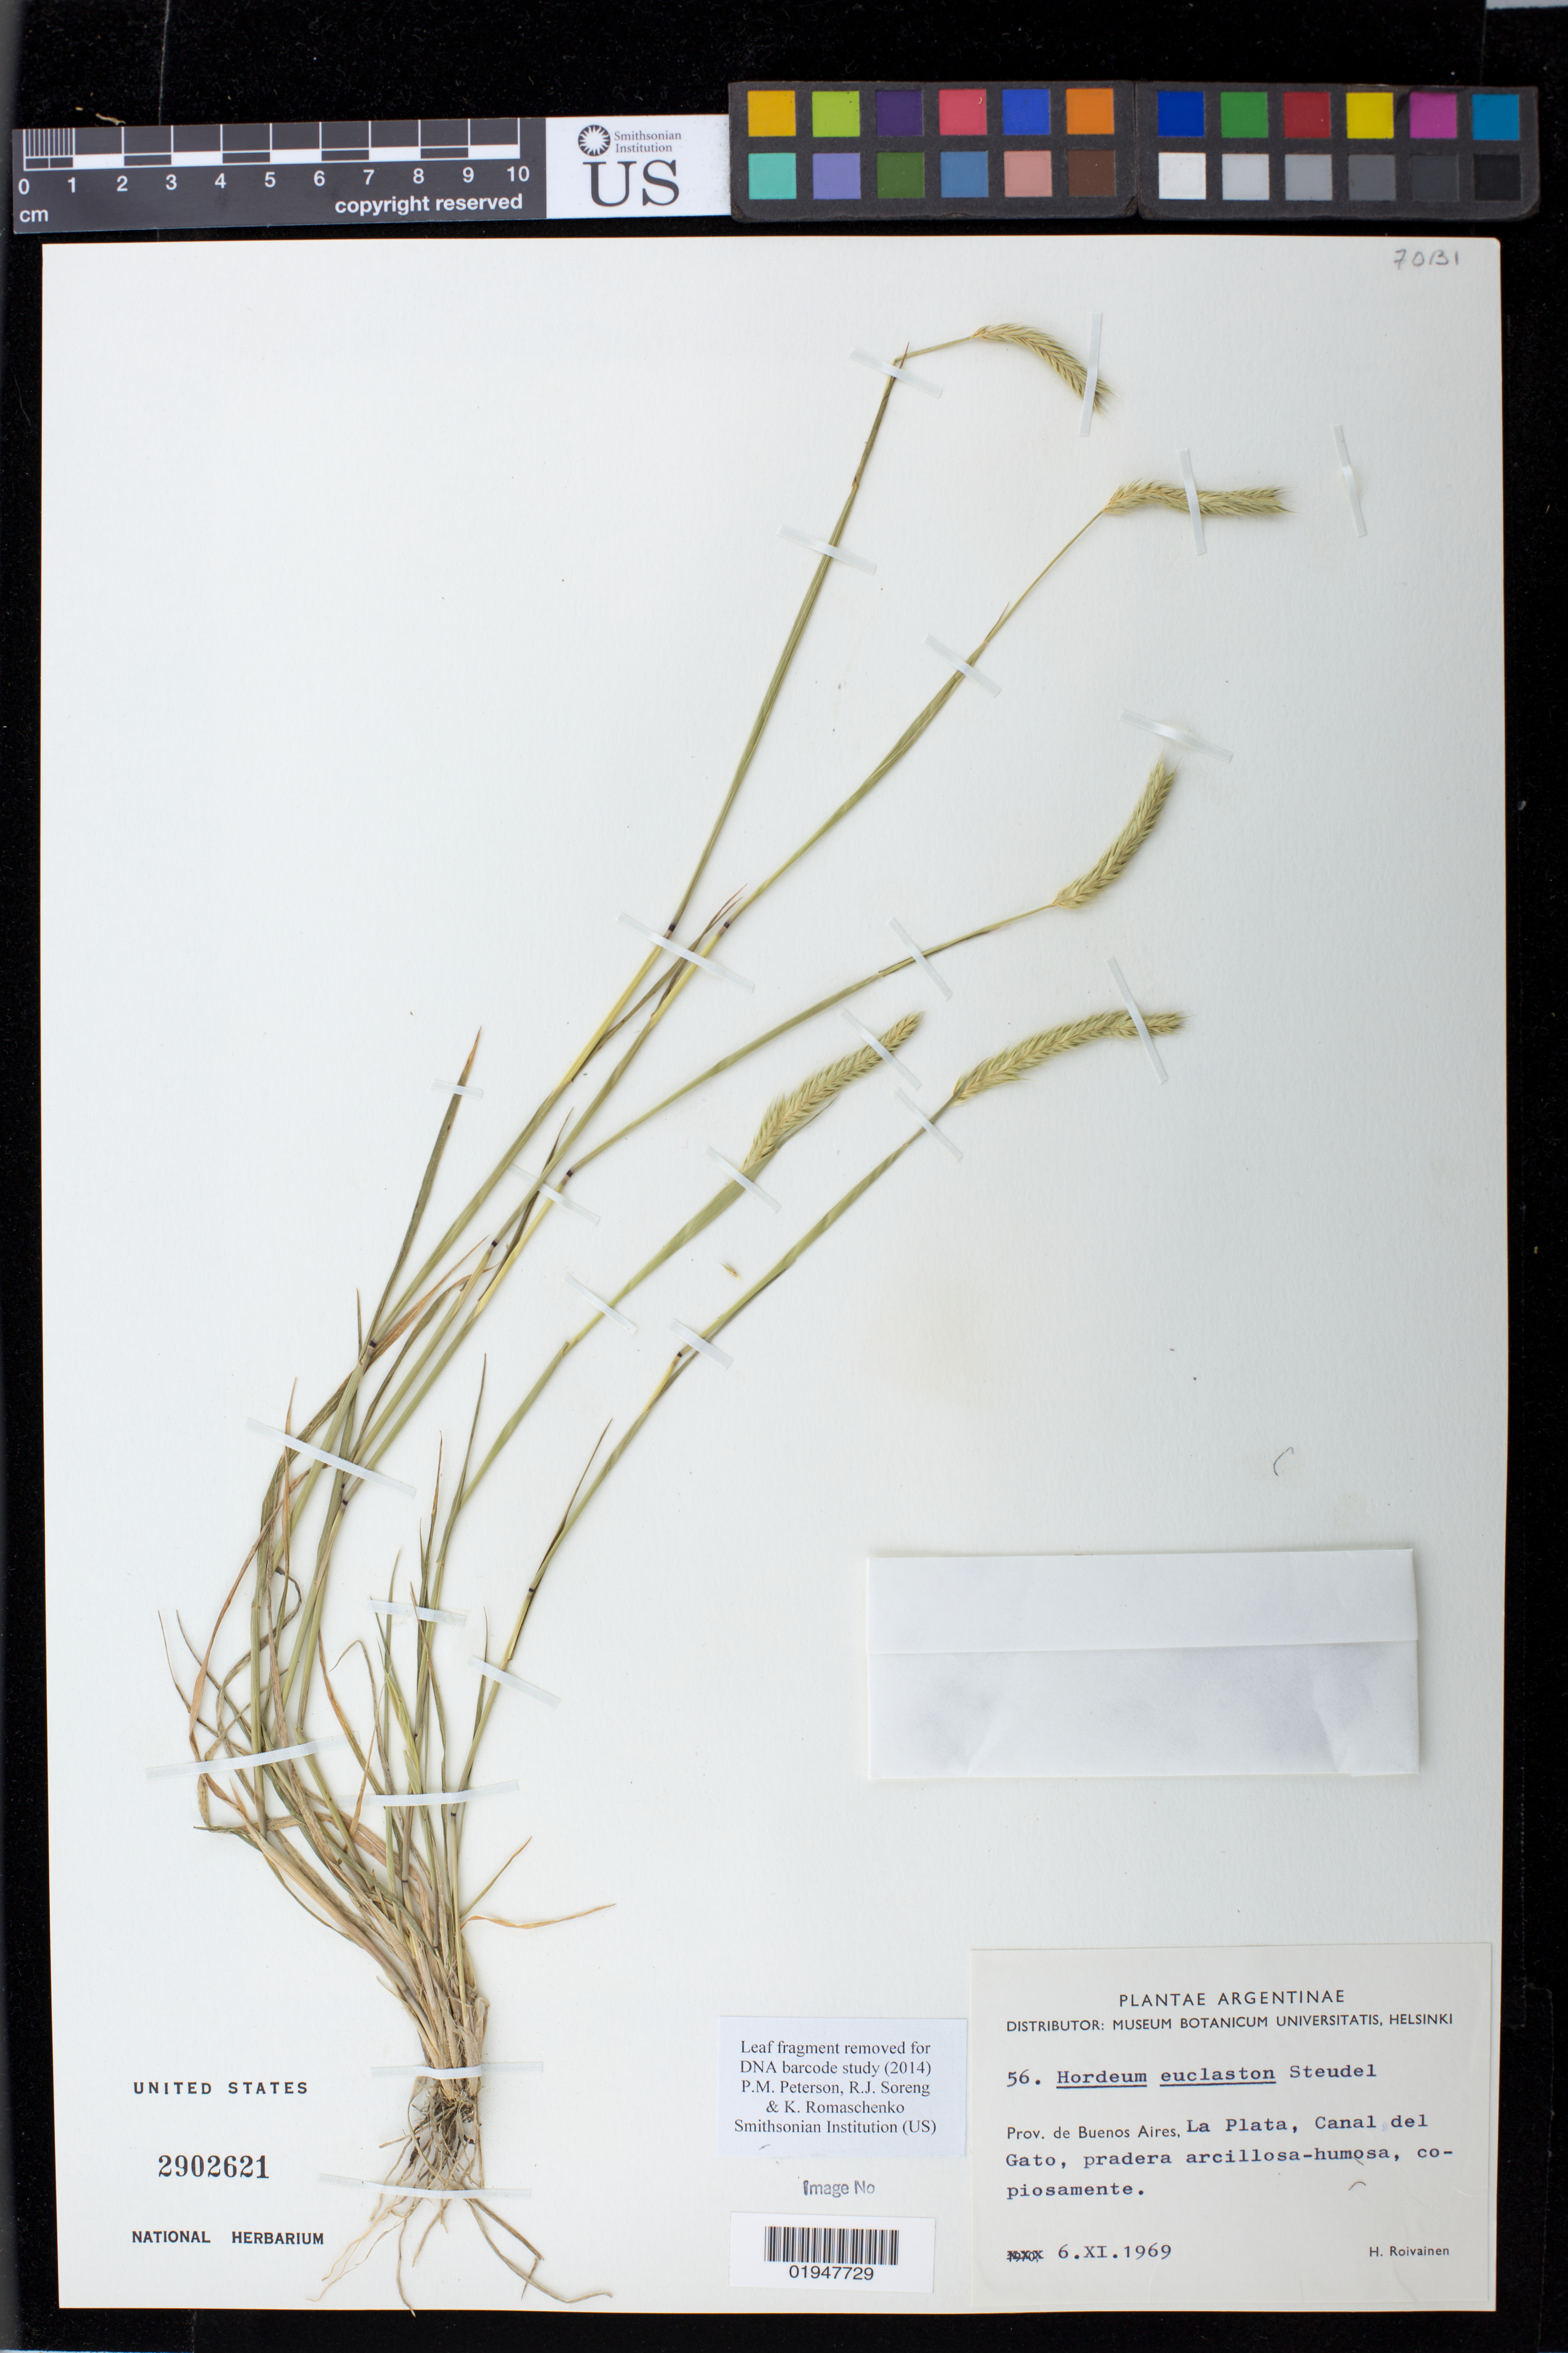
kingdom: Plantae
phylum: Tracheophyta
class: Liliopsida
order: Poales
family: Poaceae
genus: Hordeum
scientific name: Hordeum euclaston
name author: Steud.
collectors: H. Roivainen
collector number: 56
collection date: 1969-11-06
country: Argentina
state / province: Buenos Aires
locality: La Plata, Canal del Gato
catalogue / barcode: US 2902621